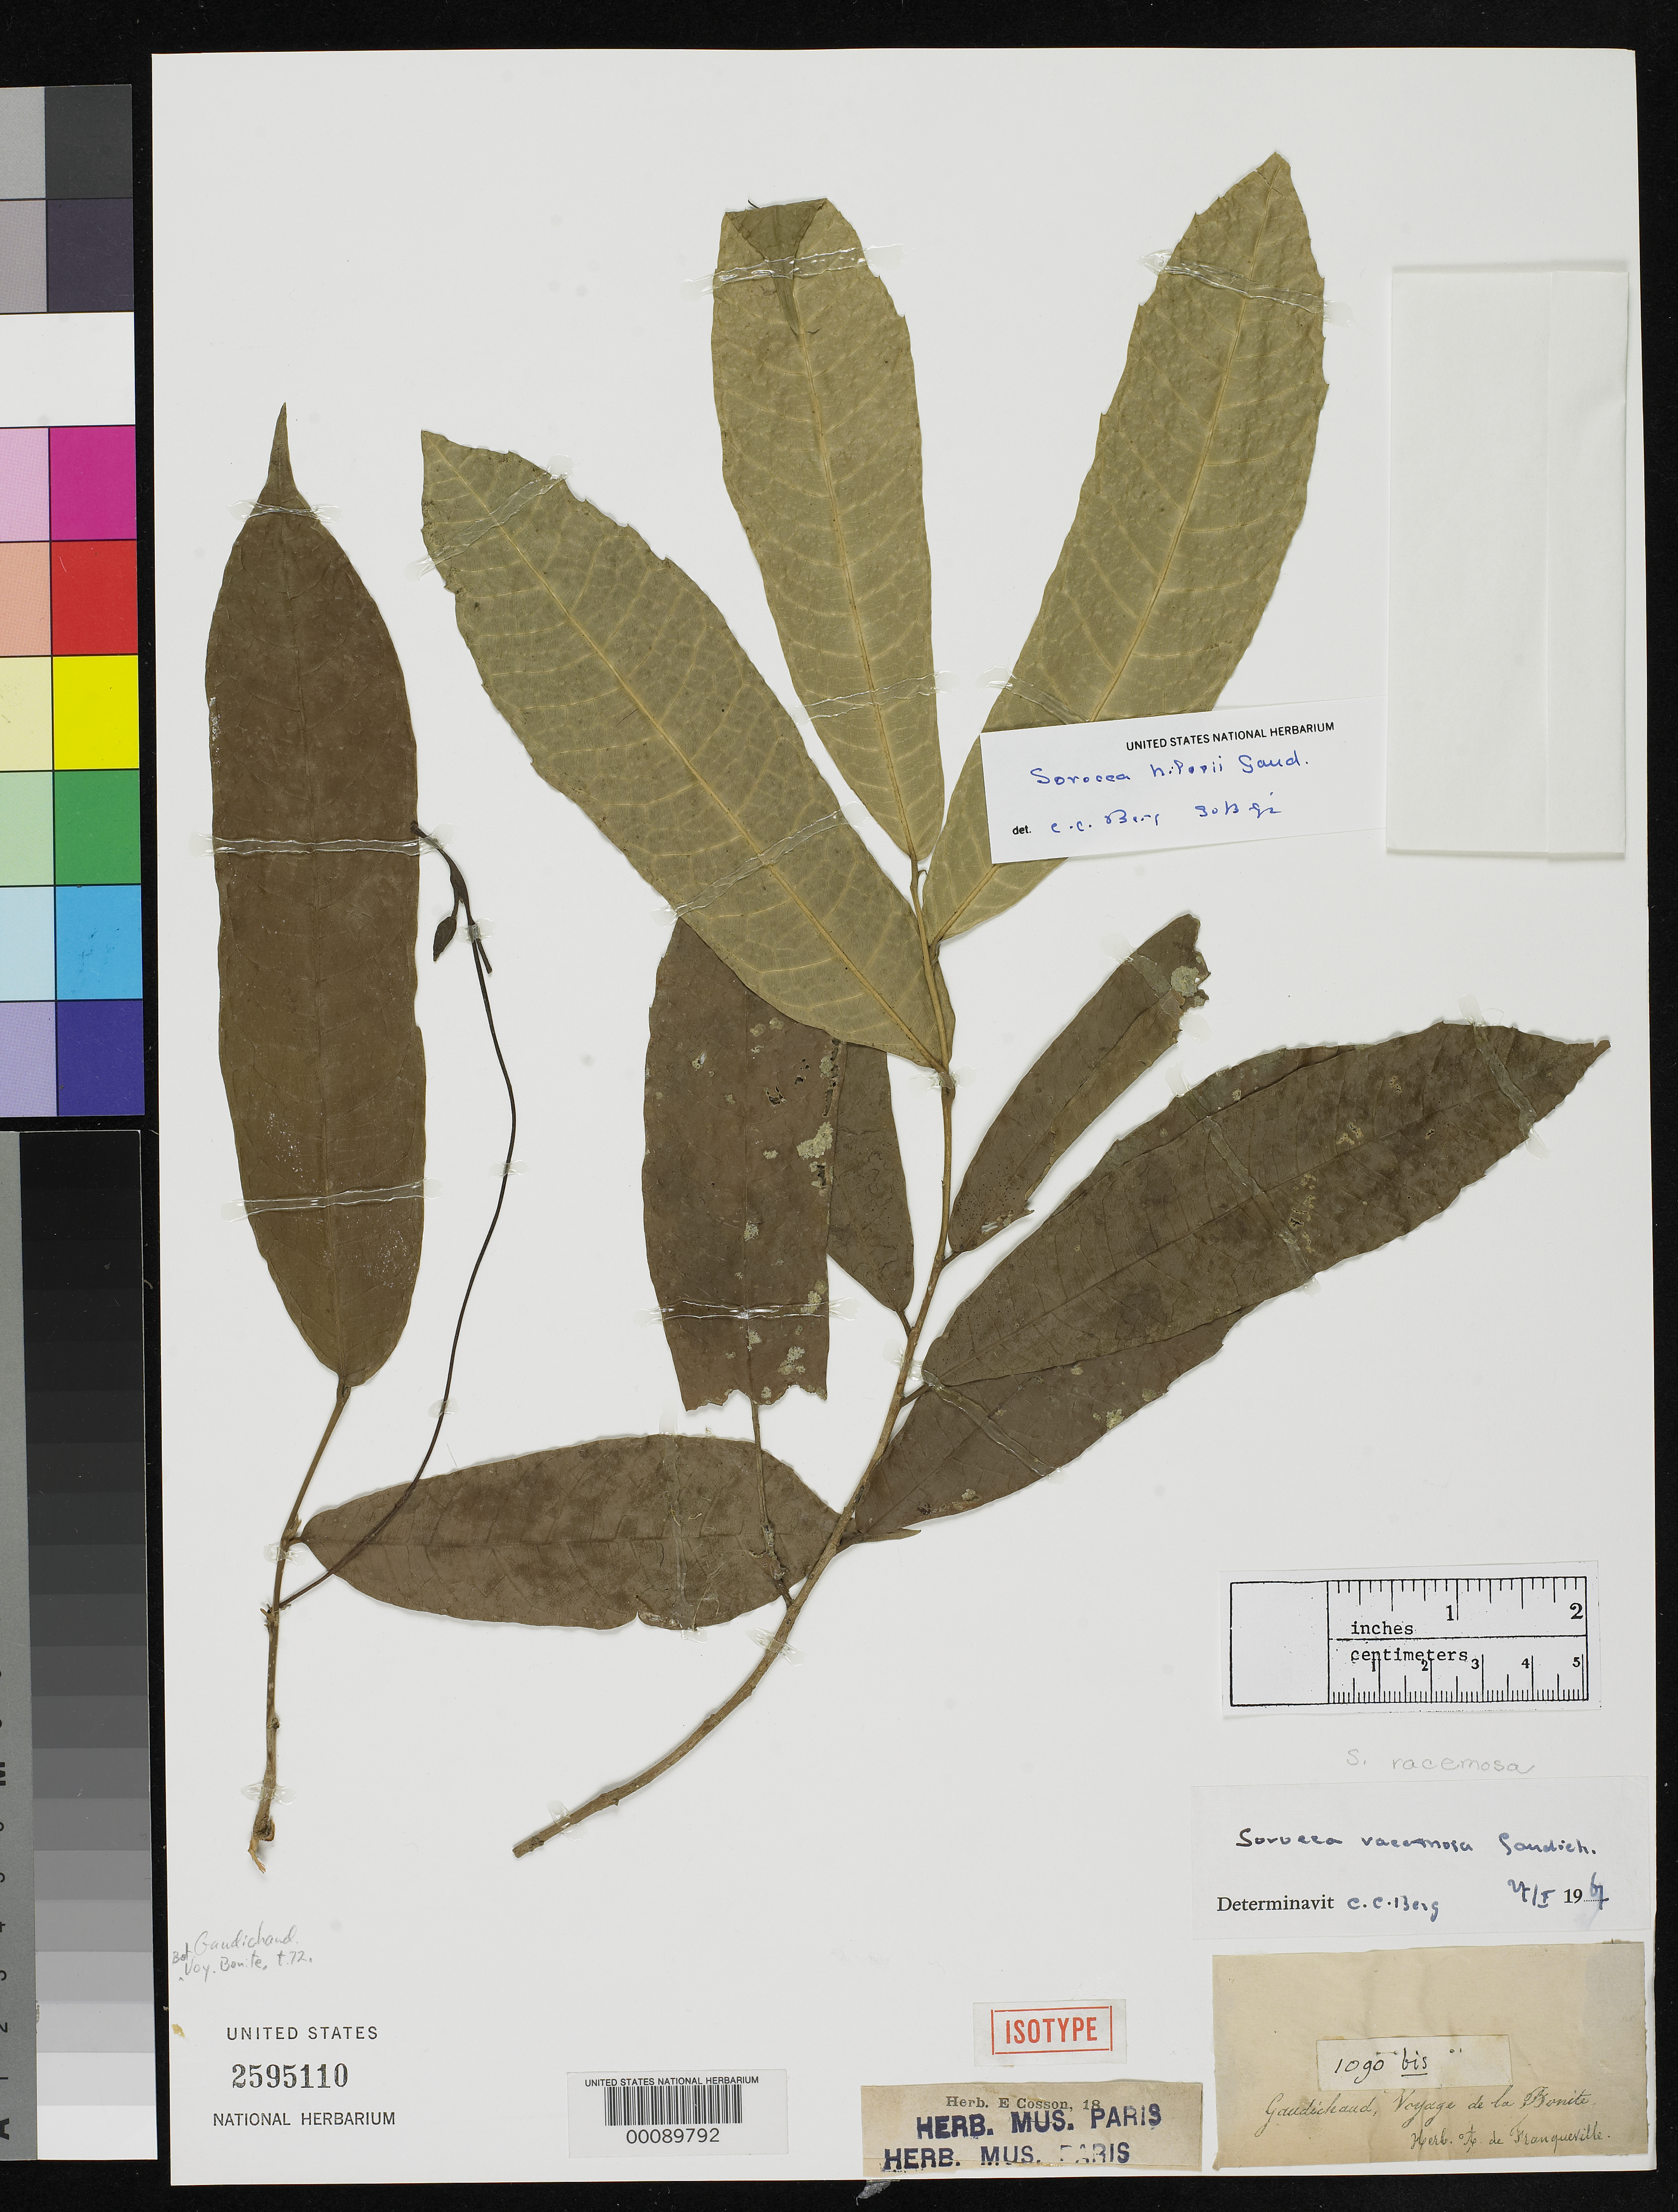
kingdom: Plantae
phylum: Tracheophyta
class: Magnoliopsida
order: Rosales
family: Moraceae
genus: Sorocea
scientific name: Sorocea racemosa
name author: Gaudich.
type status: Isotype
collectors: C. Gaudichaud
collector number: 1090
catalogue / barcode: US 2595110